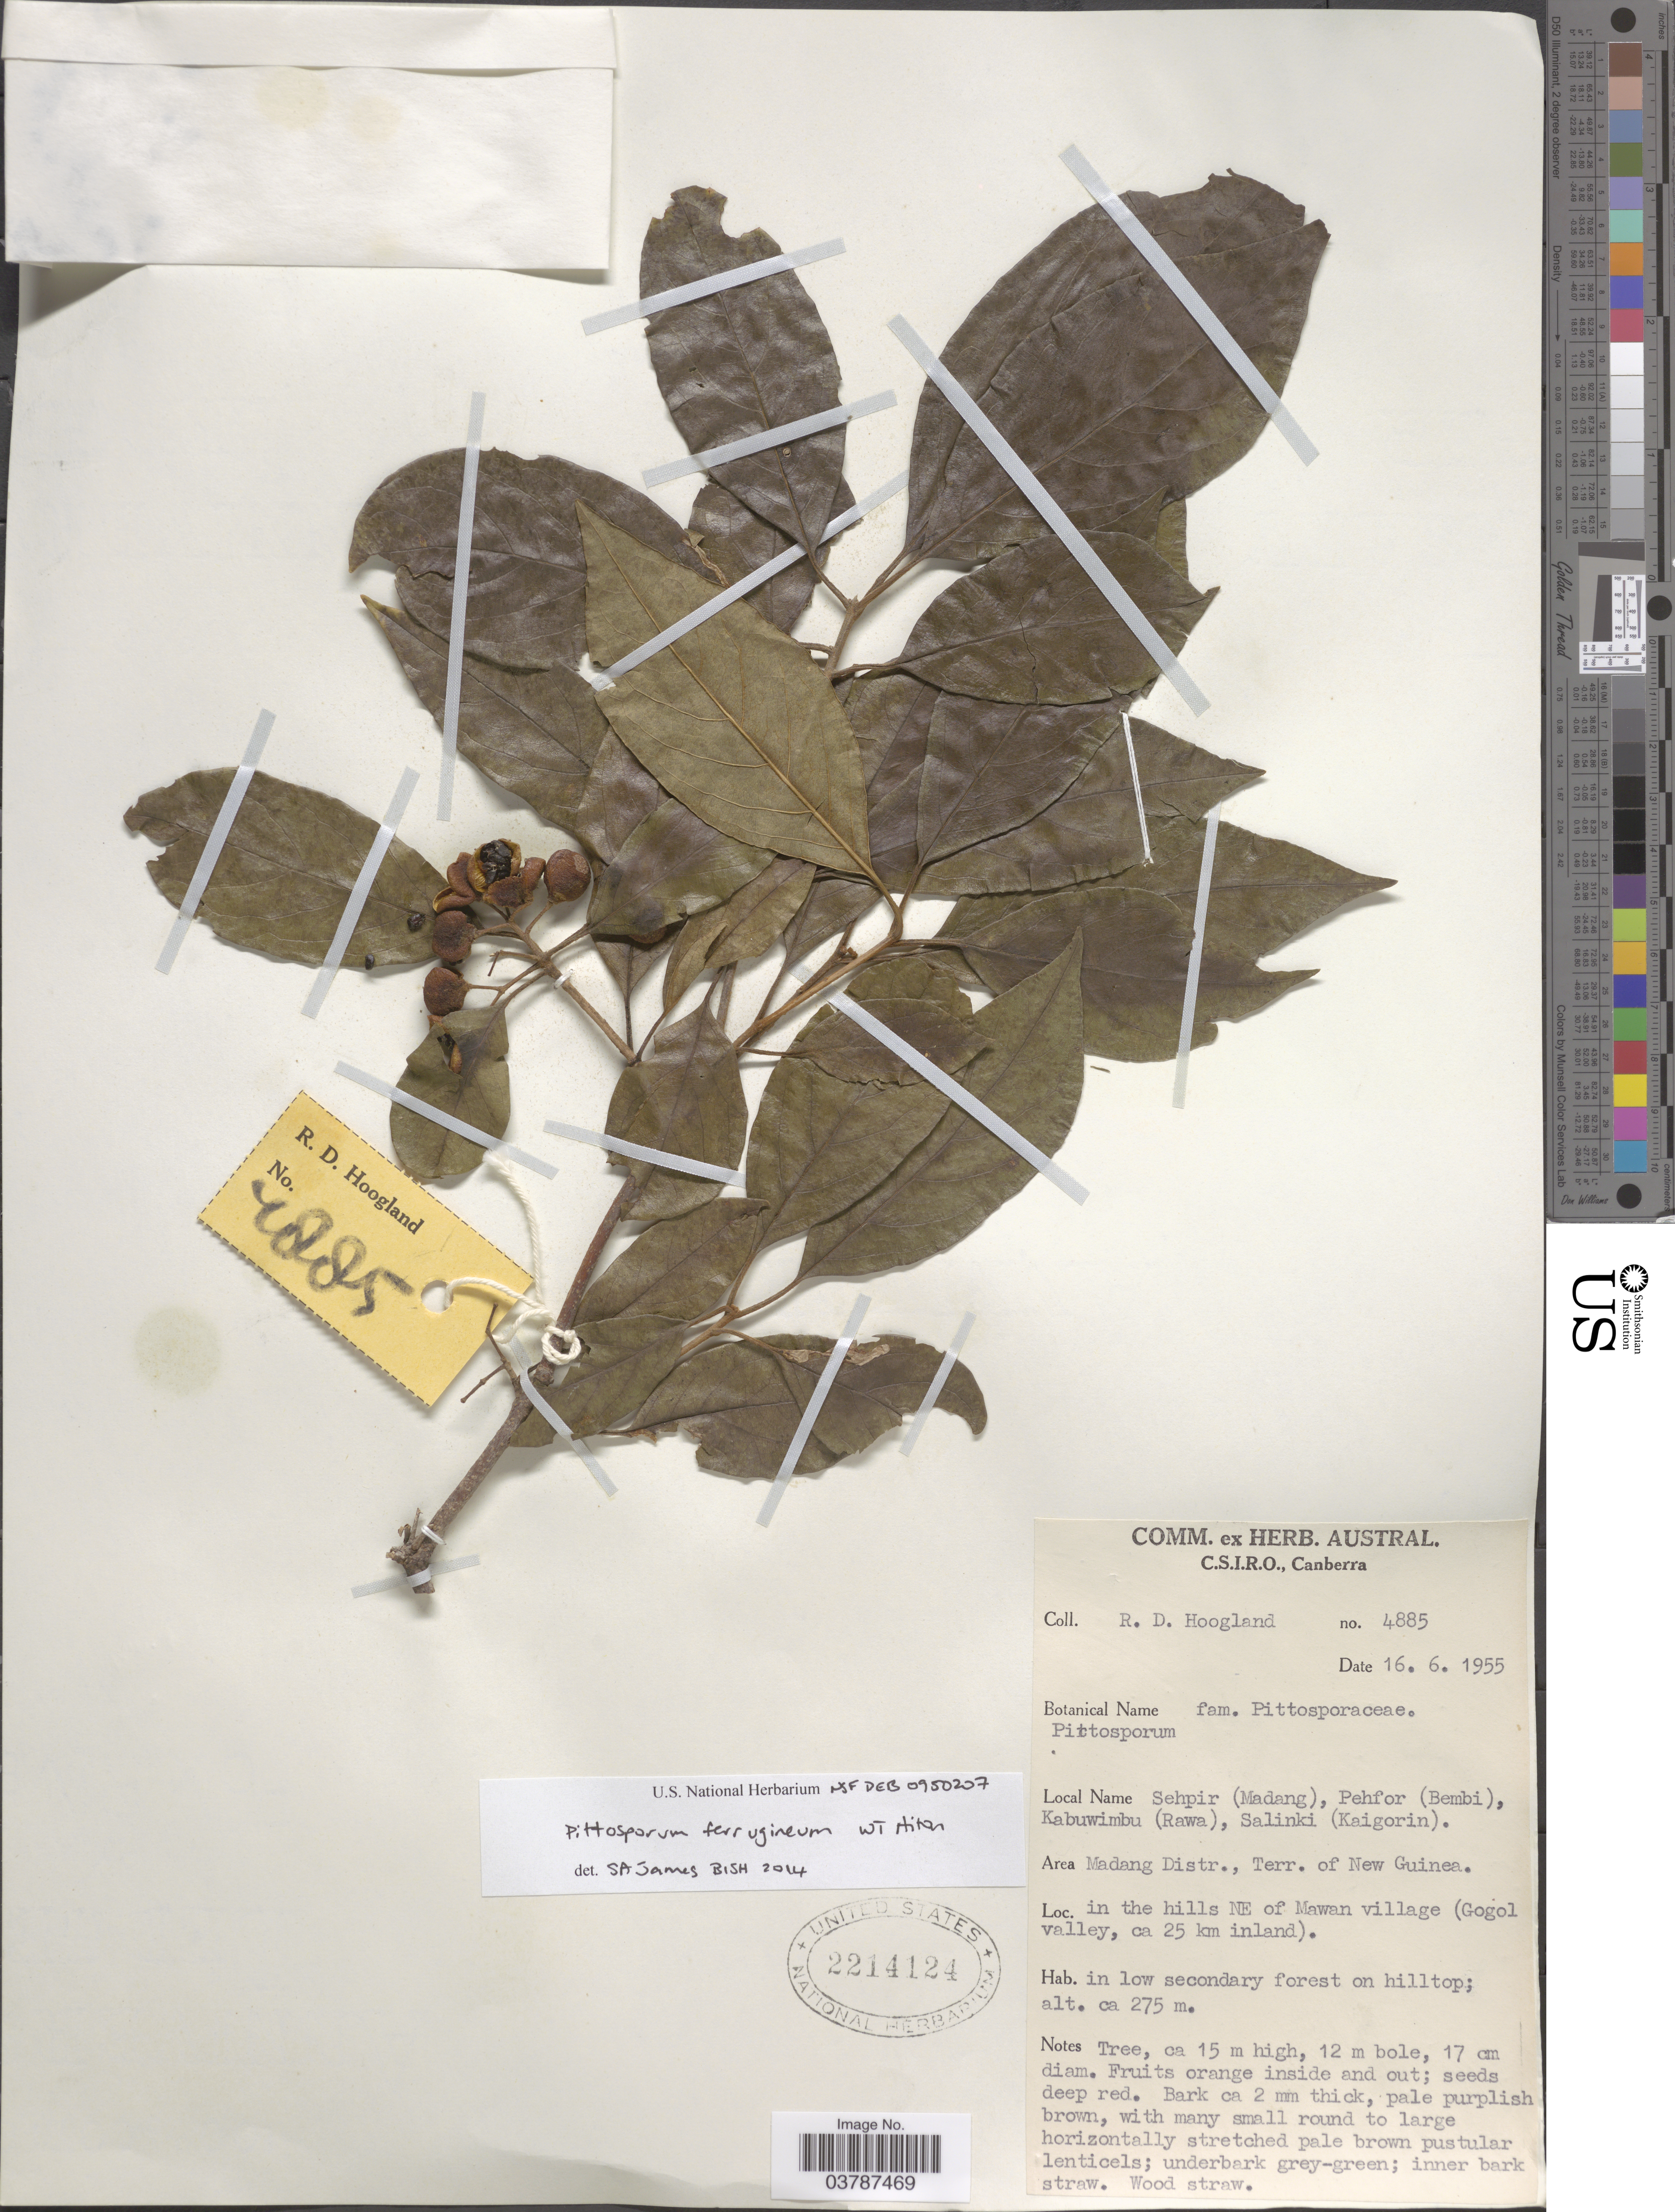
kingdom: Plantae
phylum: Tracheophyta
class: Magnoliopsida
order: Apiales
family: Pittosporaceae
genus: Pittosporum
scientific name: Pittosporum ferrugineum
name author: Dryand. ex Aiton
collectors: R. D. Hoogland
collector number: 4885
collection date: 1955-06-16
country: Papua New Guinea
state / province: Madang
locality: Area Madang Distr., Terr. of New Guinea. In the hills NE of Mawan village (Gogol valley, ca 25 km inland).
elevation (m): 275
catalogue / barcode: US 2214124